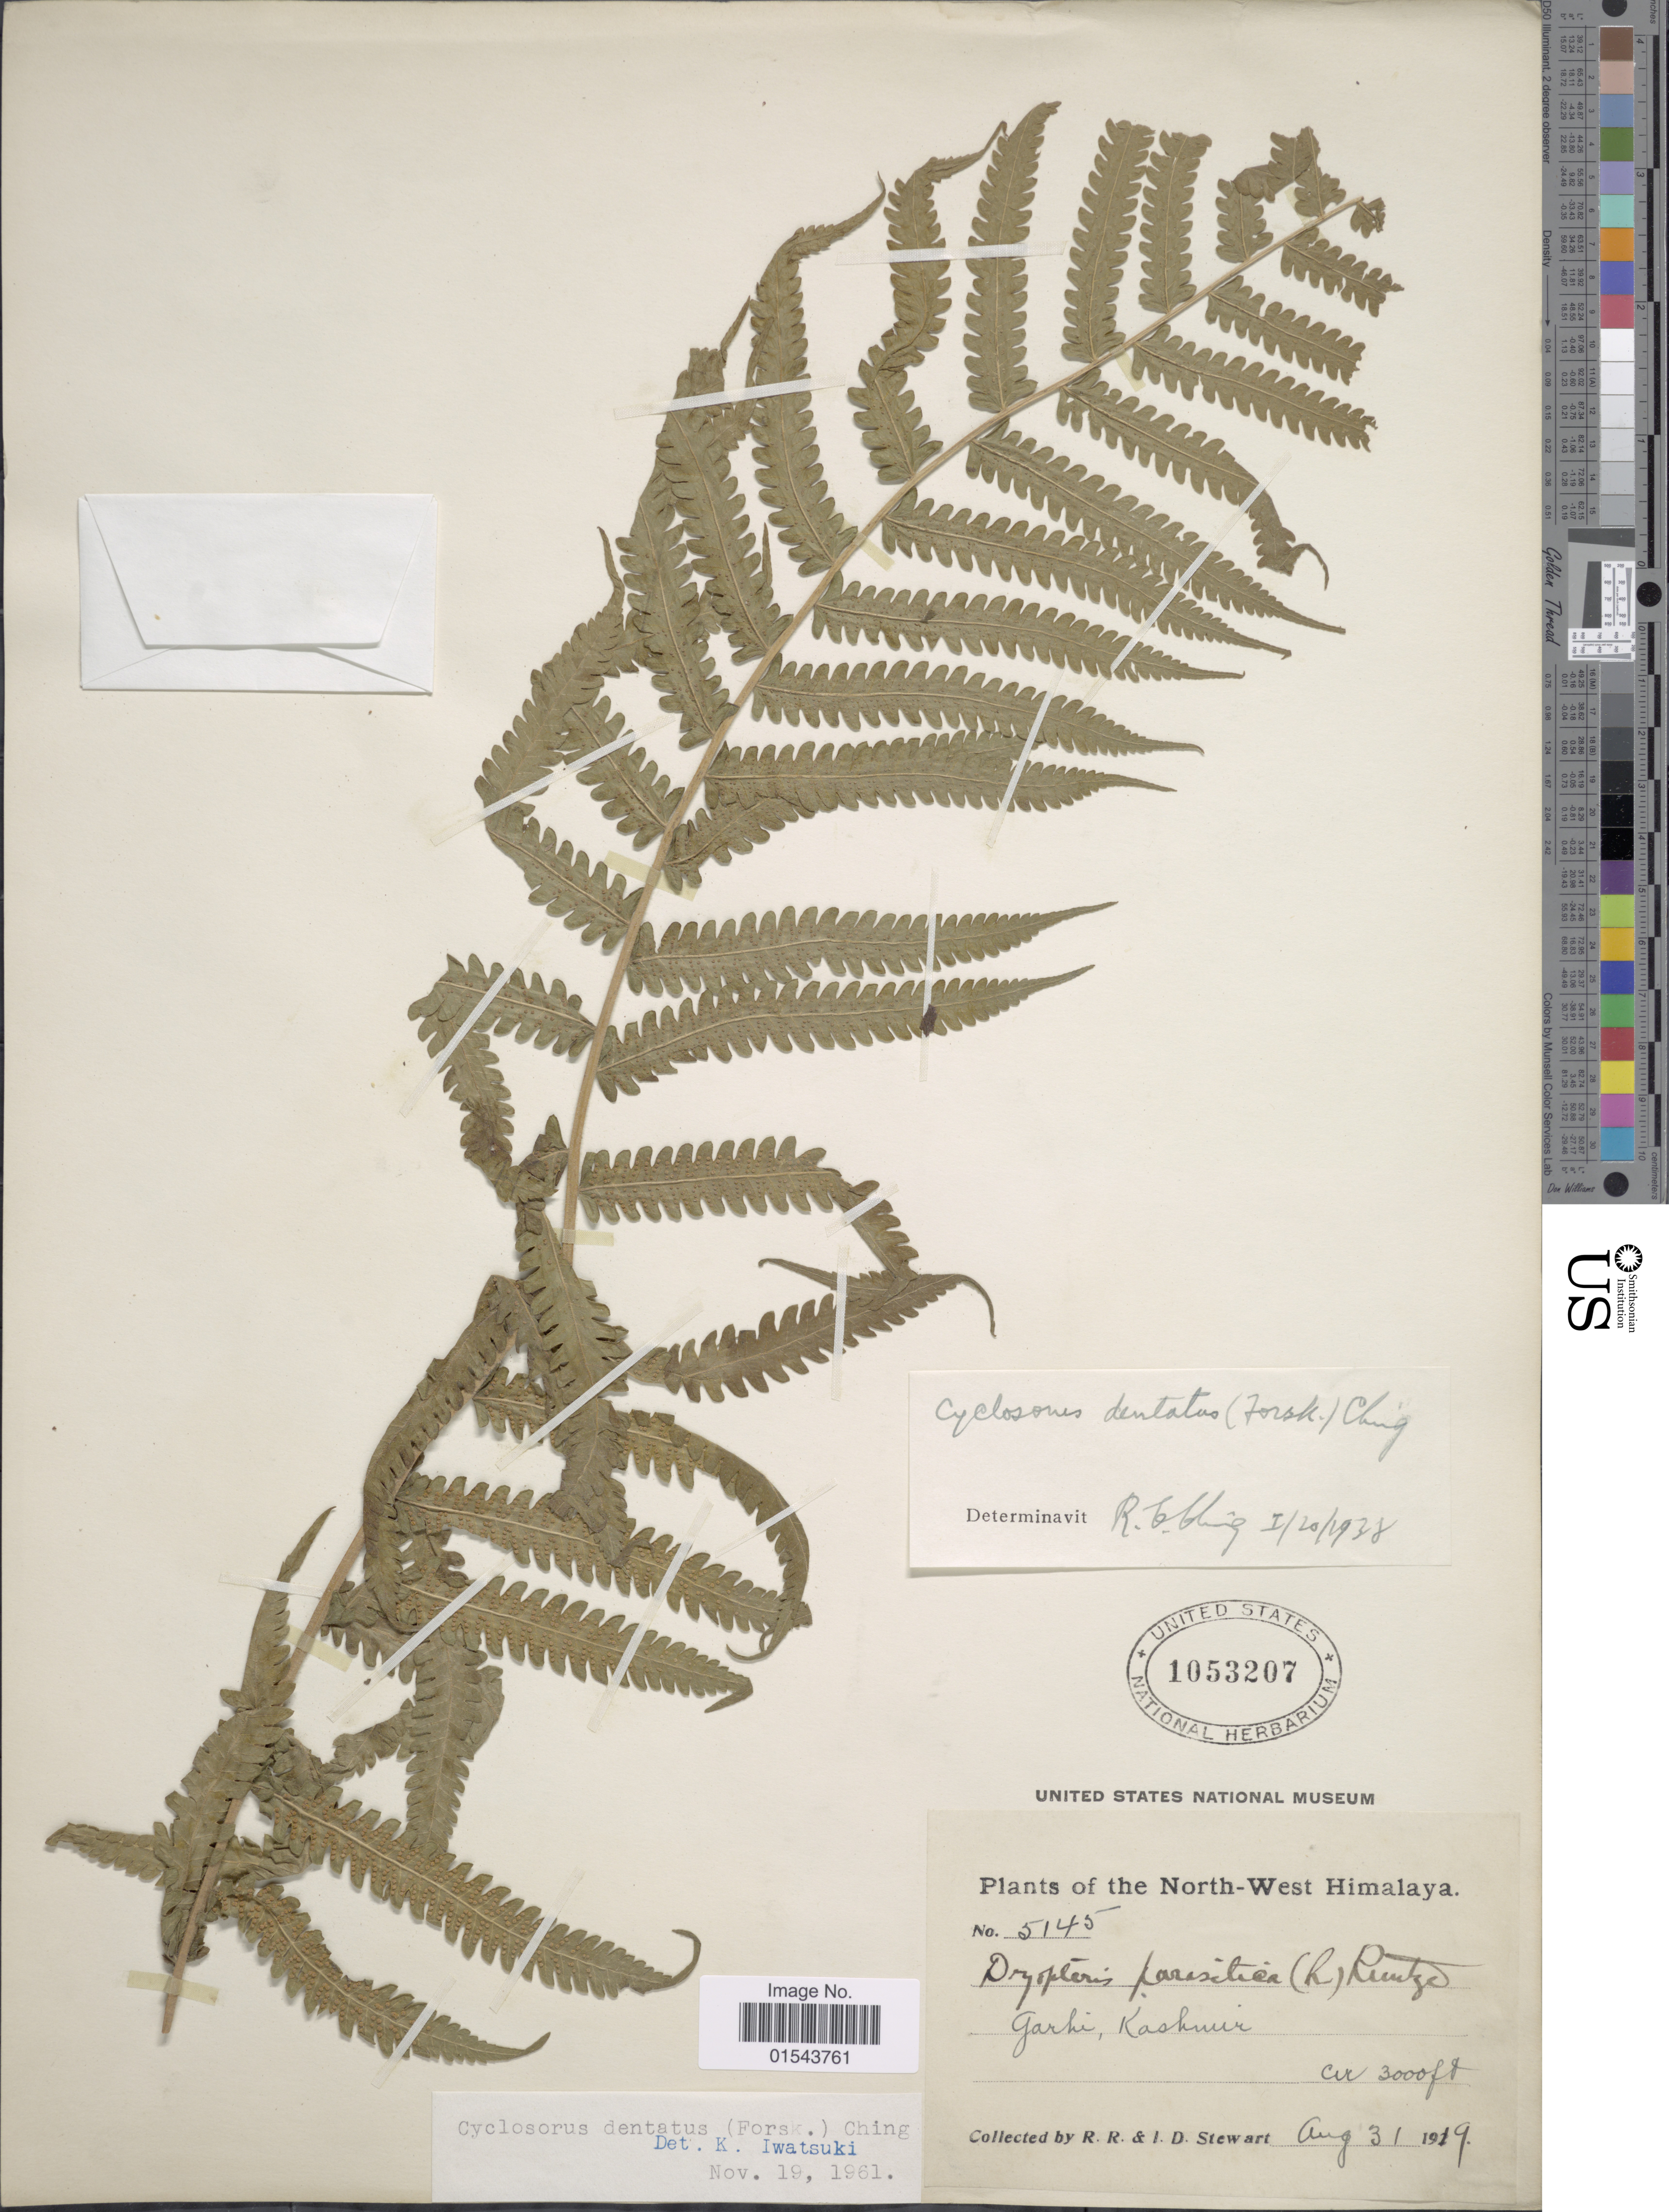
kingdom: Plantae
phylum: Tracheophyta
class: Polypodiopsida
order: Polypodiales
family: Thelypteridaceae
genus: Christella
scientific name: Christella dentata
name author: (Forssk.) Brownsey & Jermy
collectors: R. R. Stewart & I. Stewart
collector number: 5145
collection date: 1919-08-31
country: India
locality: North-West Himalaya. Garthi Kashmir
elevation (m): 914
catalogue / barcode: US 1053207